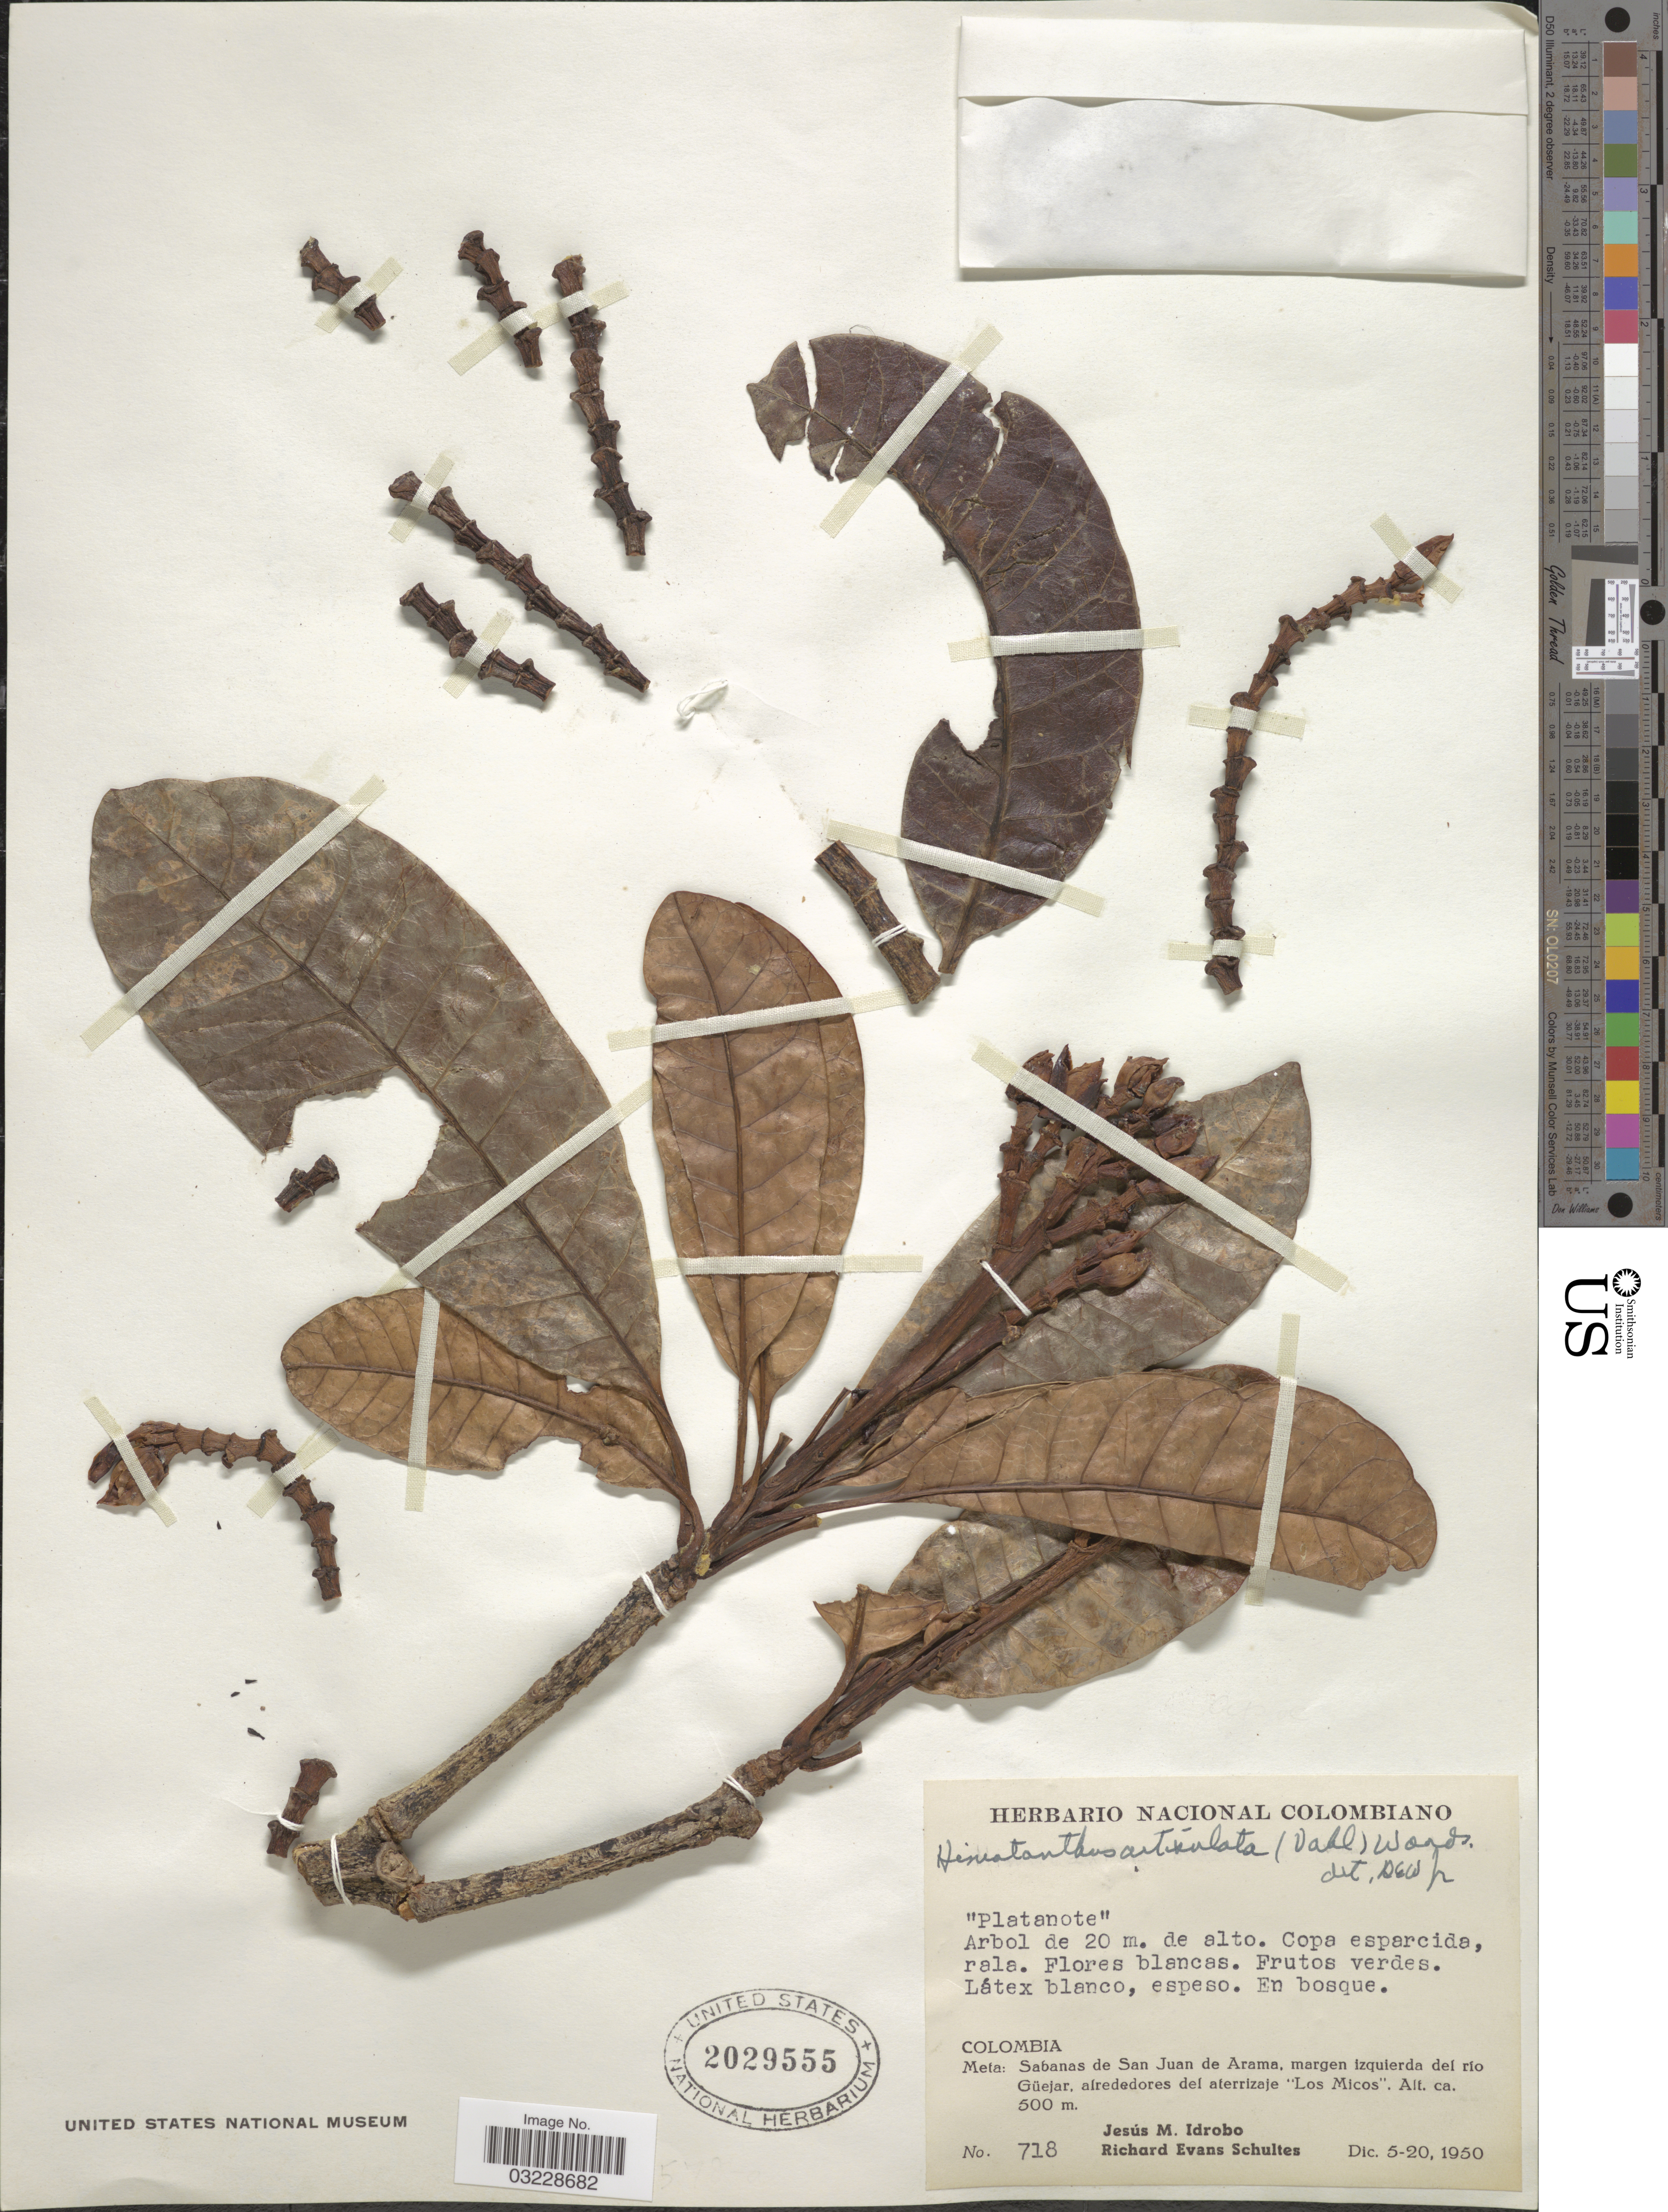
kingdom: Plantae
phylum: Tracheophyta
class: Magnoliopsida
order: Gentianales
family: Apocynaceae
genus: Himatanthus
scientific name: Himatanthus articulatus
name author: (Vahl) Woodson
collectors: J. M. Idrobo & R. E. Schultes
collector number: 718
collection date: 1950-12-05/1950-12-20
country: Colombia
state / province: Meta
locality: Sabanas de San Juan de Arama, margen izquierda del río Güejar, alrededores del aterrizaje "Los Micos".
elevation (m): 500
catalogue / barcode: US 2029555